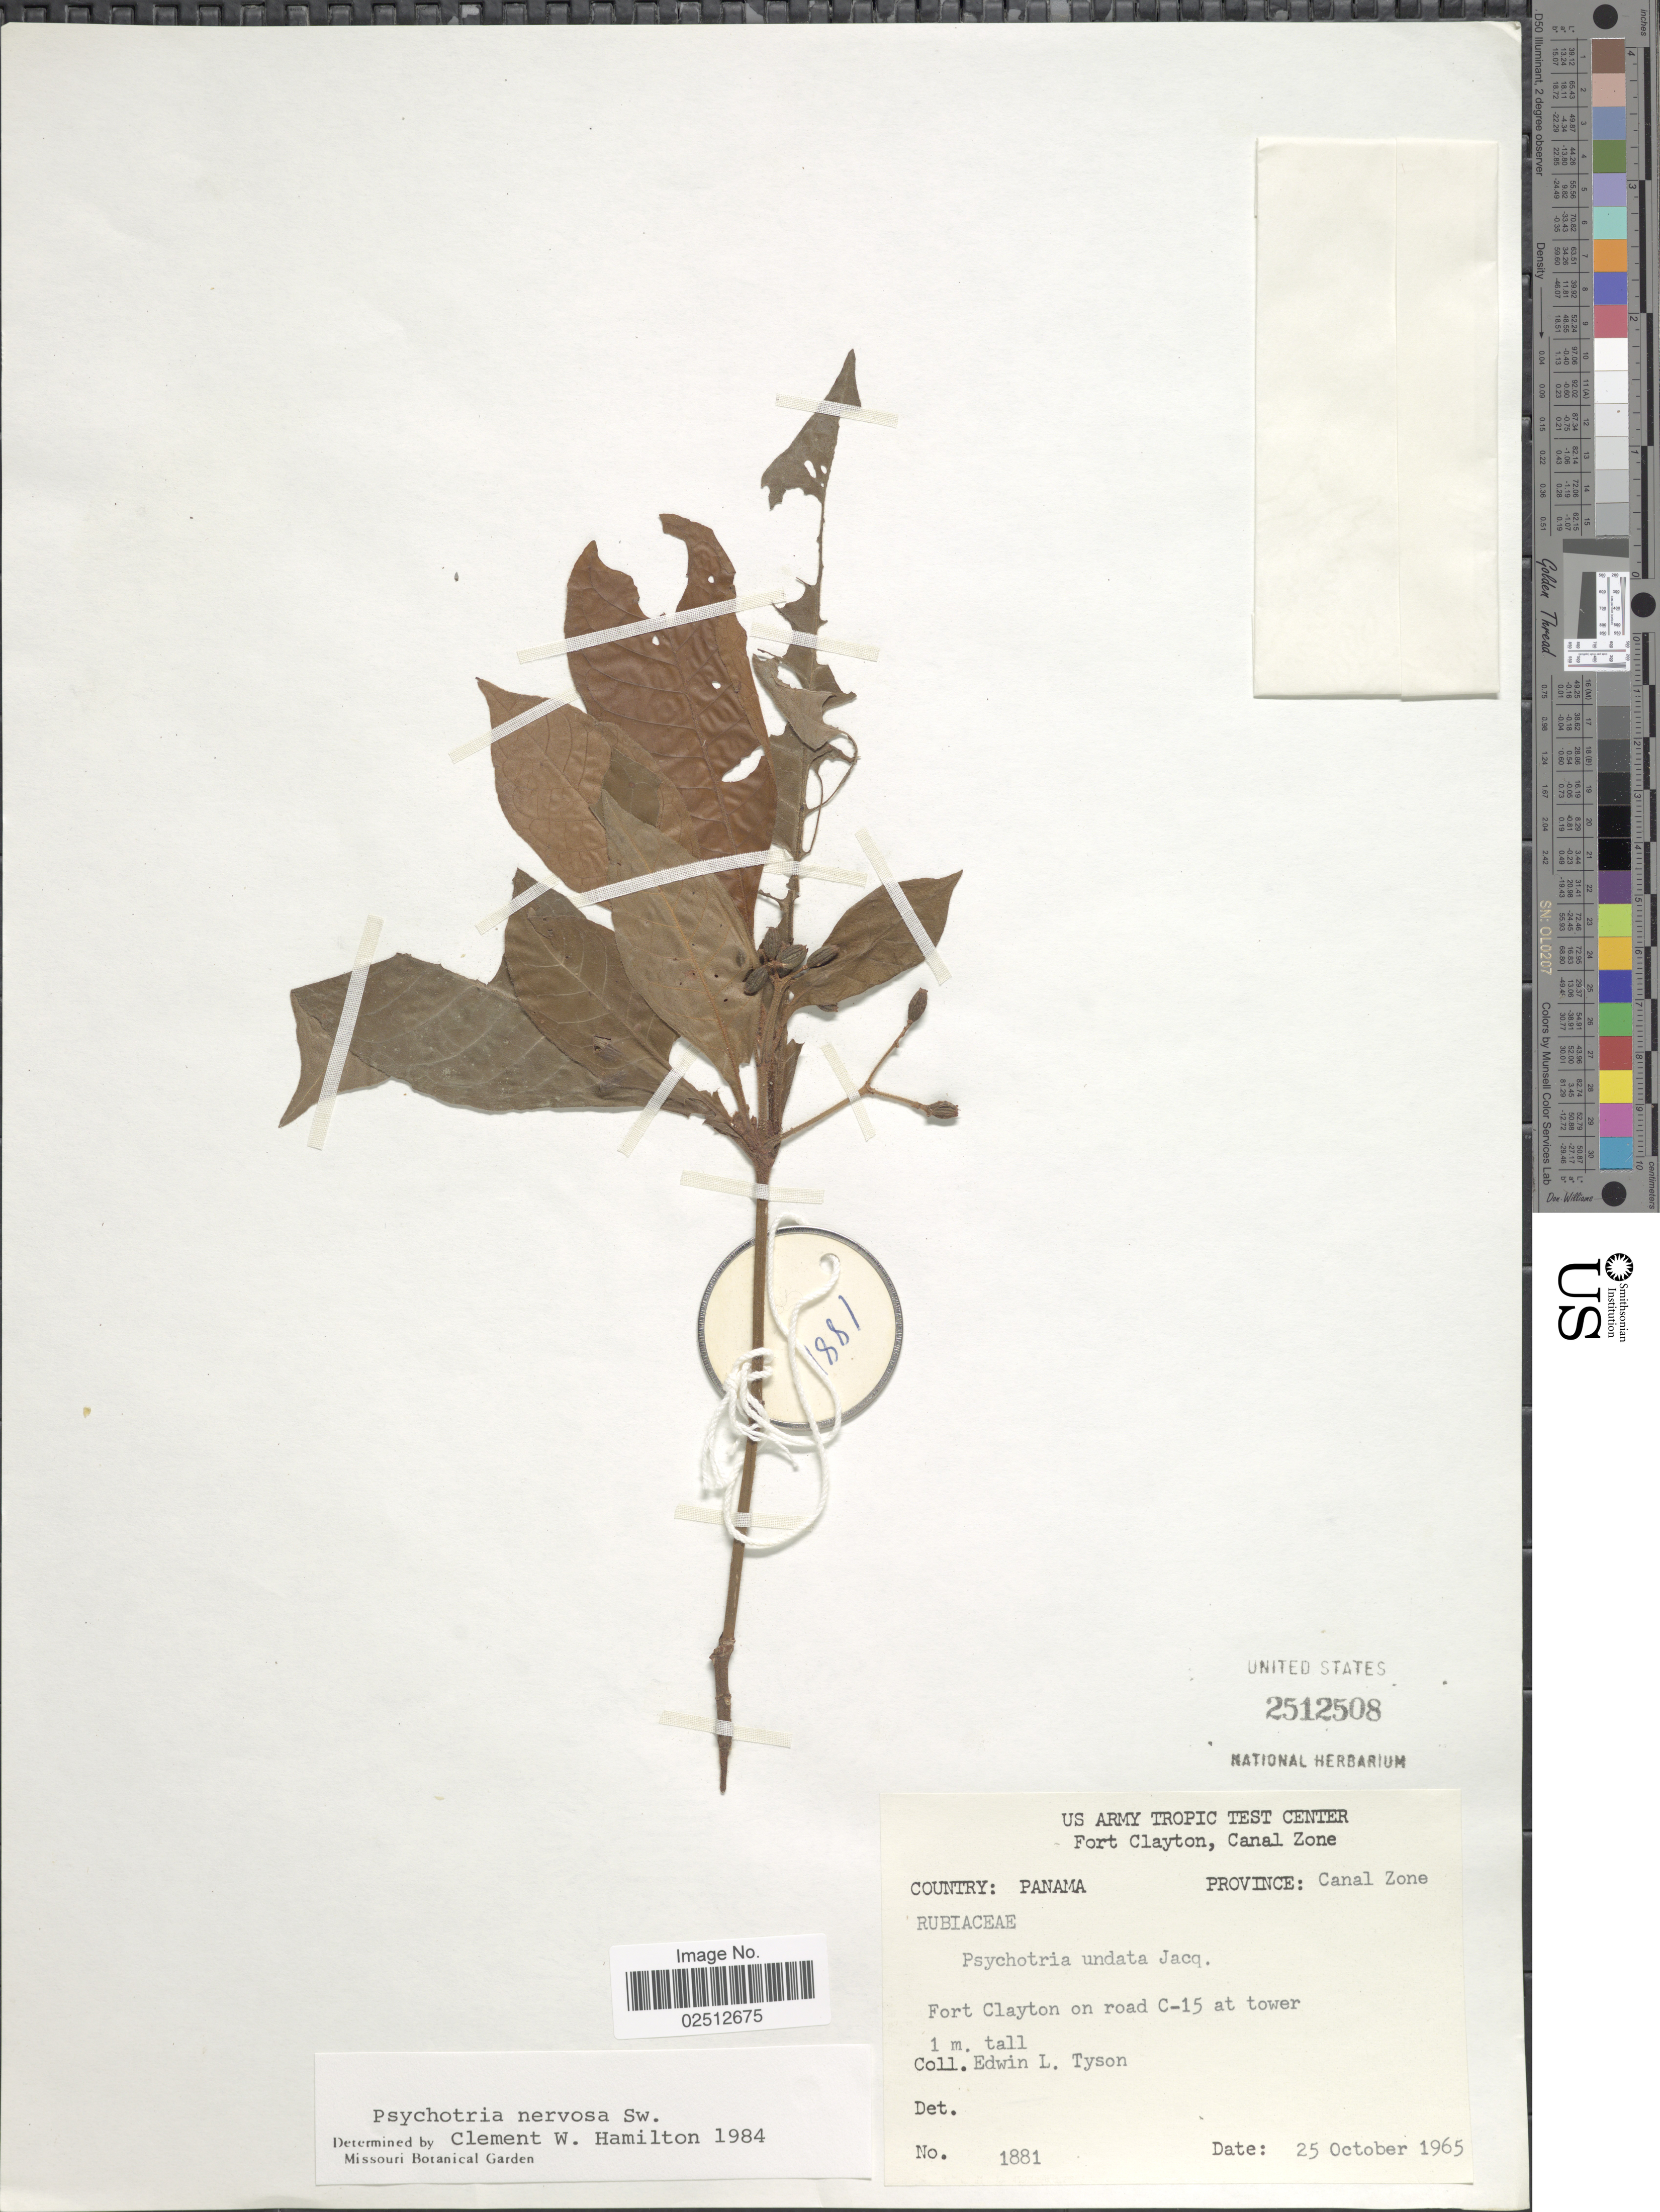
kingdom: Plantae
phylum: Tracheophyta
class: Magnoliopsida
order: Gentianales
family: Rubiaceae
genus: Psychotria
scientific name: Psychotria nervosa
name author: Sw.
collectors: E. L. Tyson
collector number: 1881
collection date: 1965-10-25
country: Panama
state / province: Colón / Panamá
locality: Fort Clayton, Canal Zone, Fort Clayton on road C-15 at tower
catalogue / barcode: US 2512508